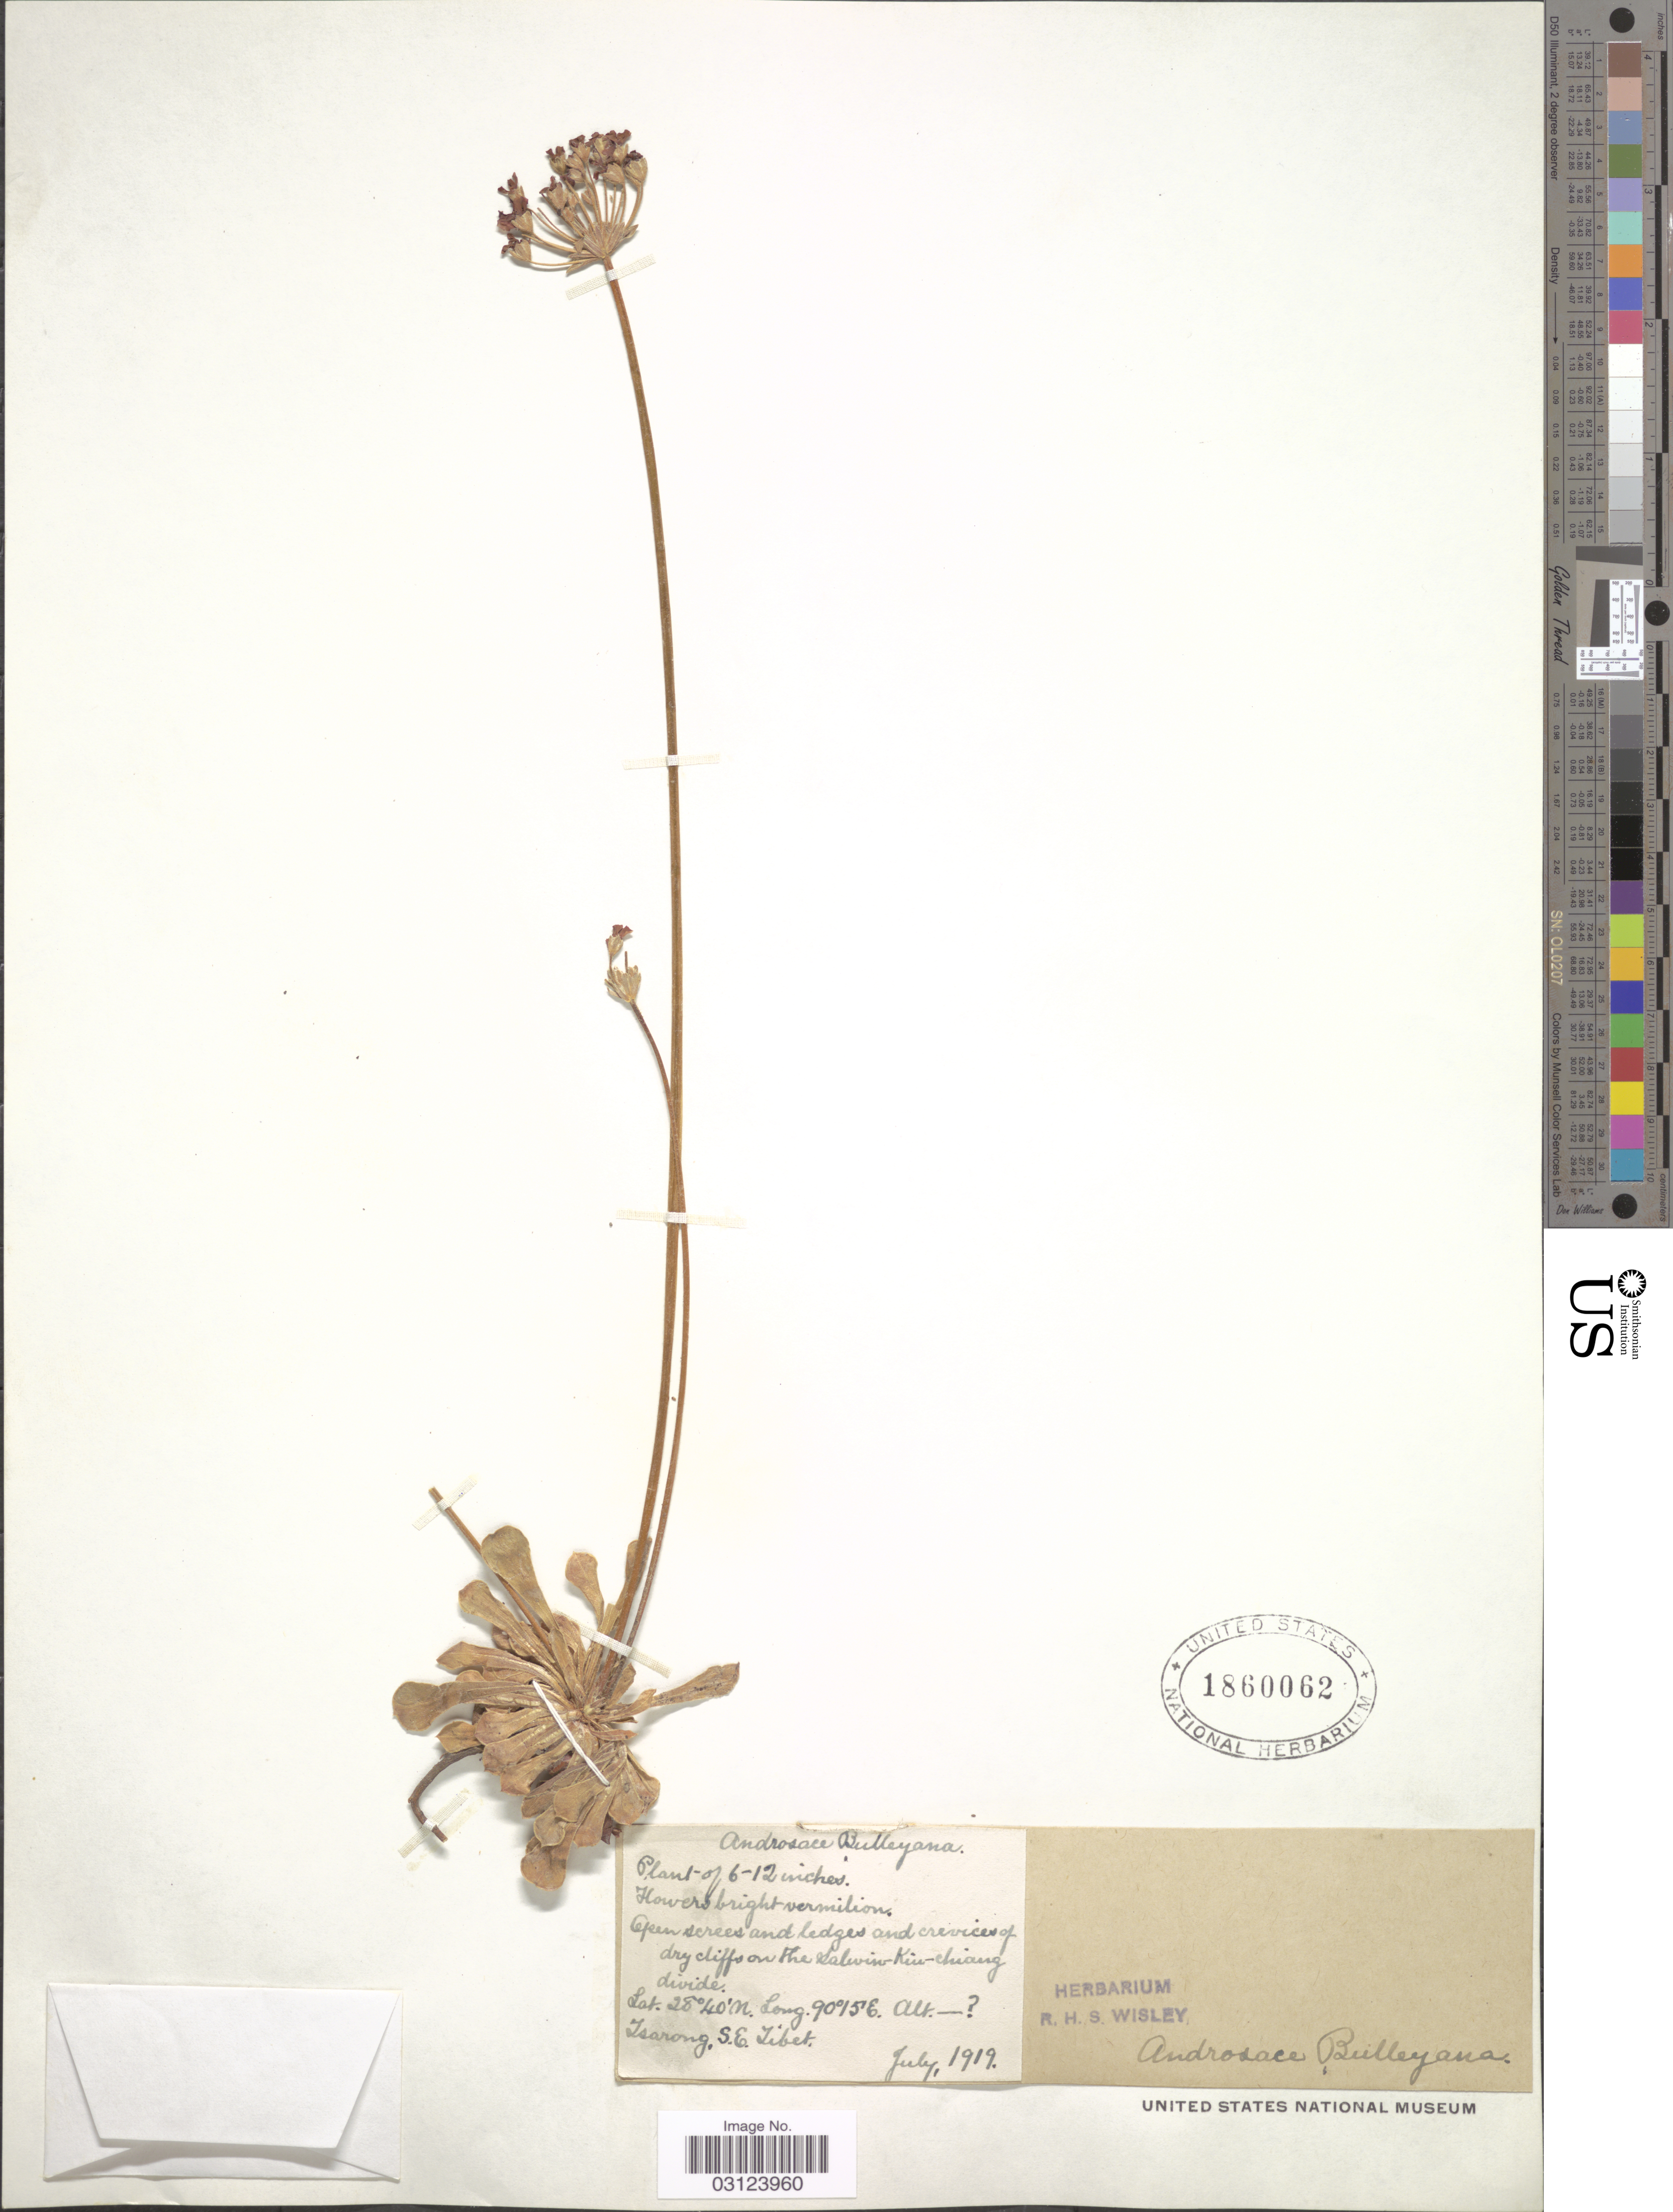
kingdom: Plantae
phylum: Tracheophyta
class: Magnoliopsida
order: Ericales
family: Primulaceae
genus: Androsace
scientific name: Androsace bulleyana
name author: Forrest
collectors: ex. herb. R.H.S. Wisley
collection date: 1919-07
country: China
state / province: Xizang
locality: Tsarong, S.E. Tibet.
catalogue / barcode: US 1860062